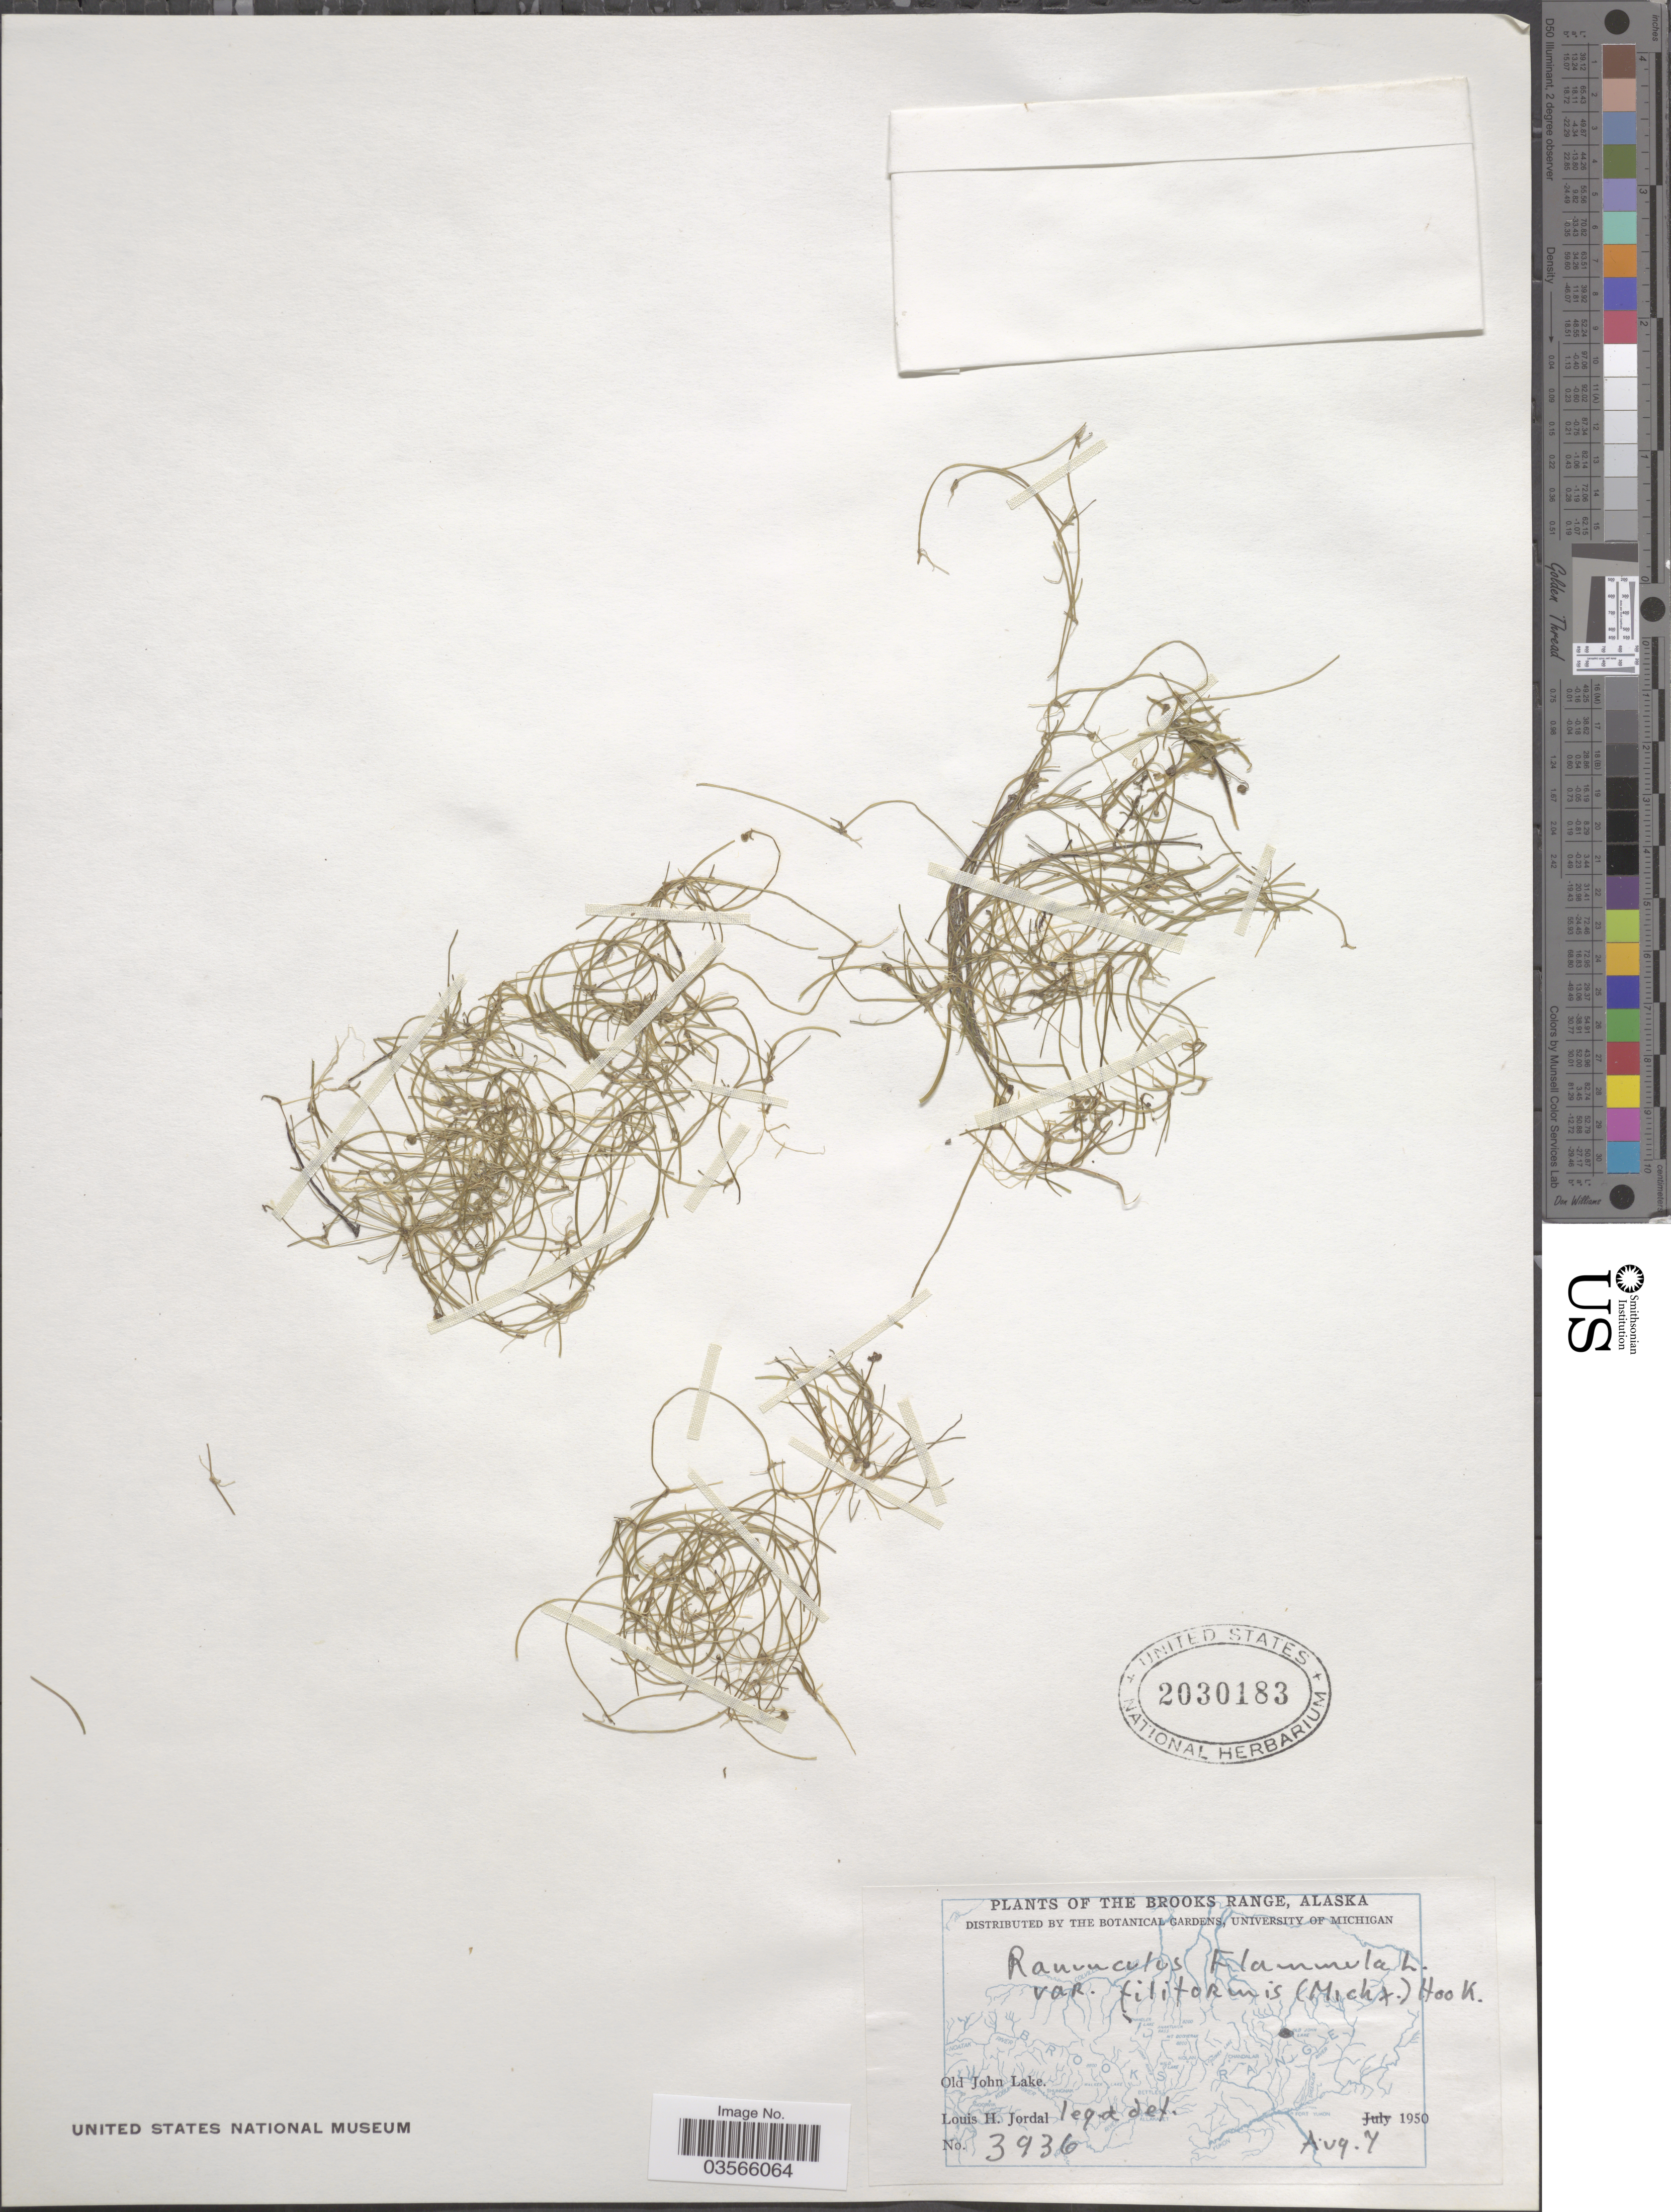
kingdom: Plantae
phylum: Tracheophyta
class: Magnoliopsida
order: Ranunculales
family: Ranunculaceae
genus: Ranunculus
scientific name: Ranunculus flammula var. filiformis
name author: (Michx.) Hook.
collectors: L. Jordal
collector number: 3936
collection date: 1950-08-07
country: United States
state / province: Alaska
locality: The Brooks Range. Old John Lake.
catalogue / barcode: US 2030183